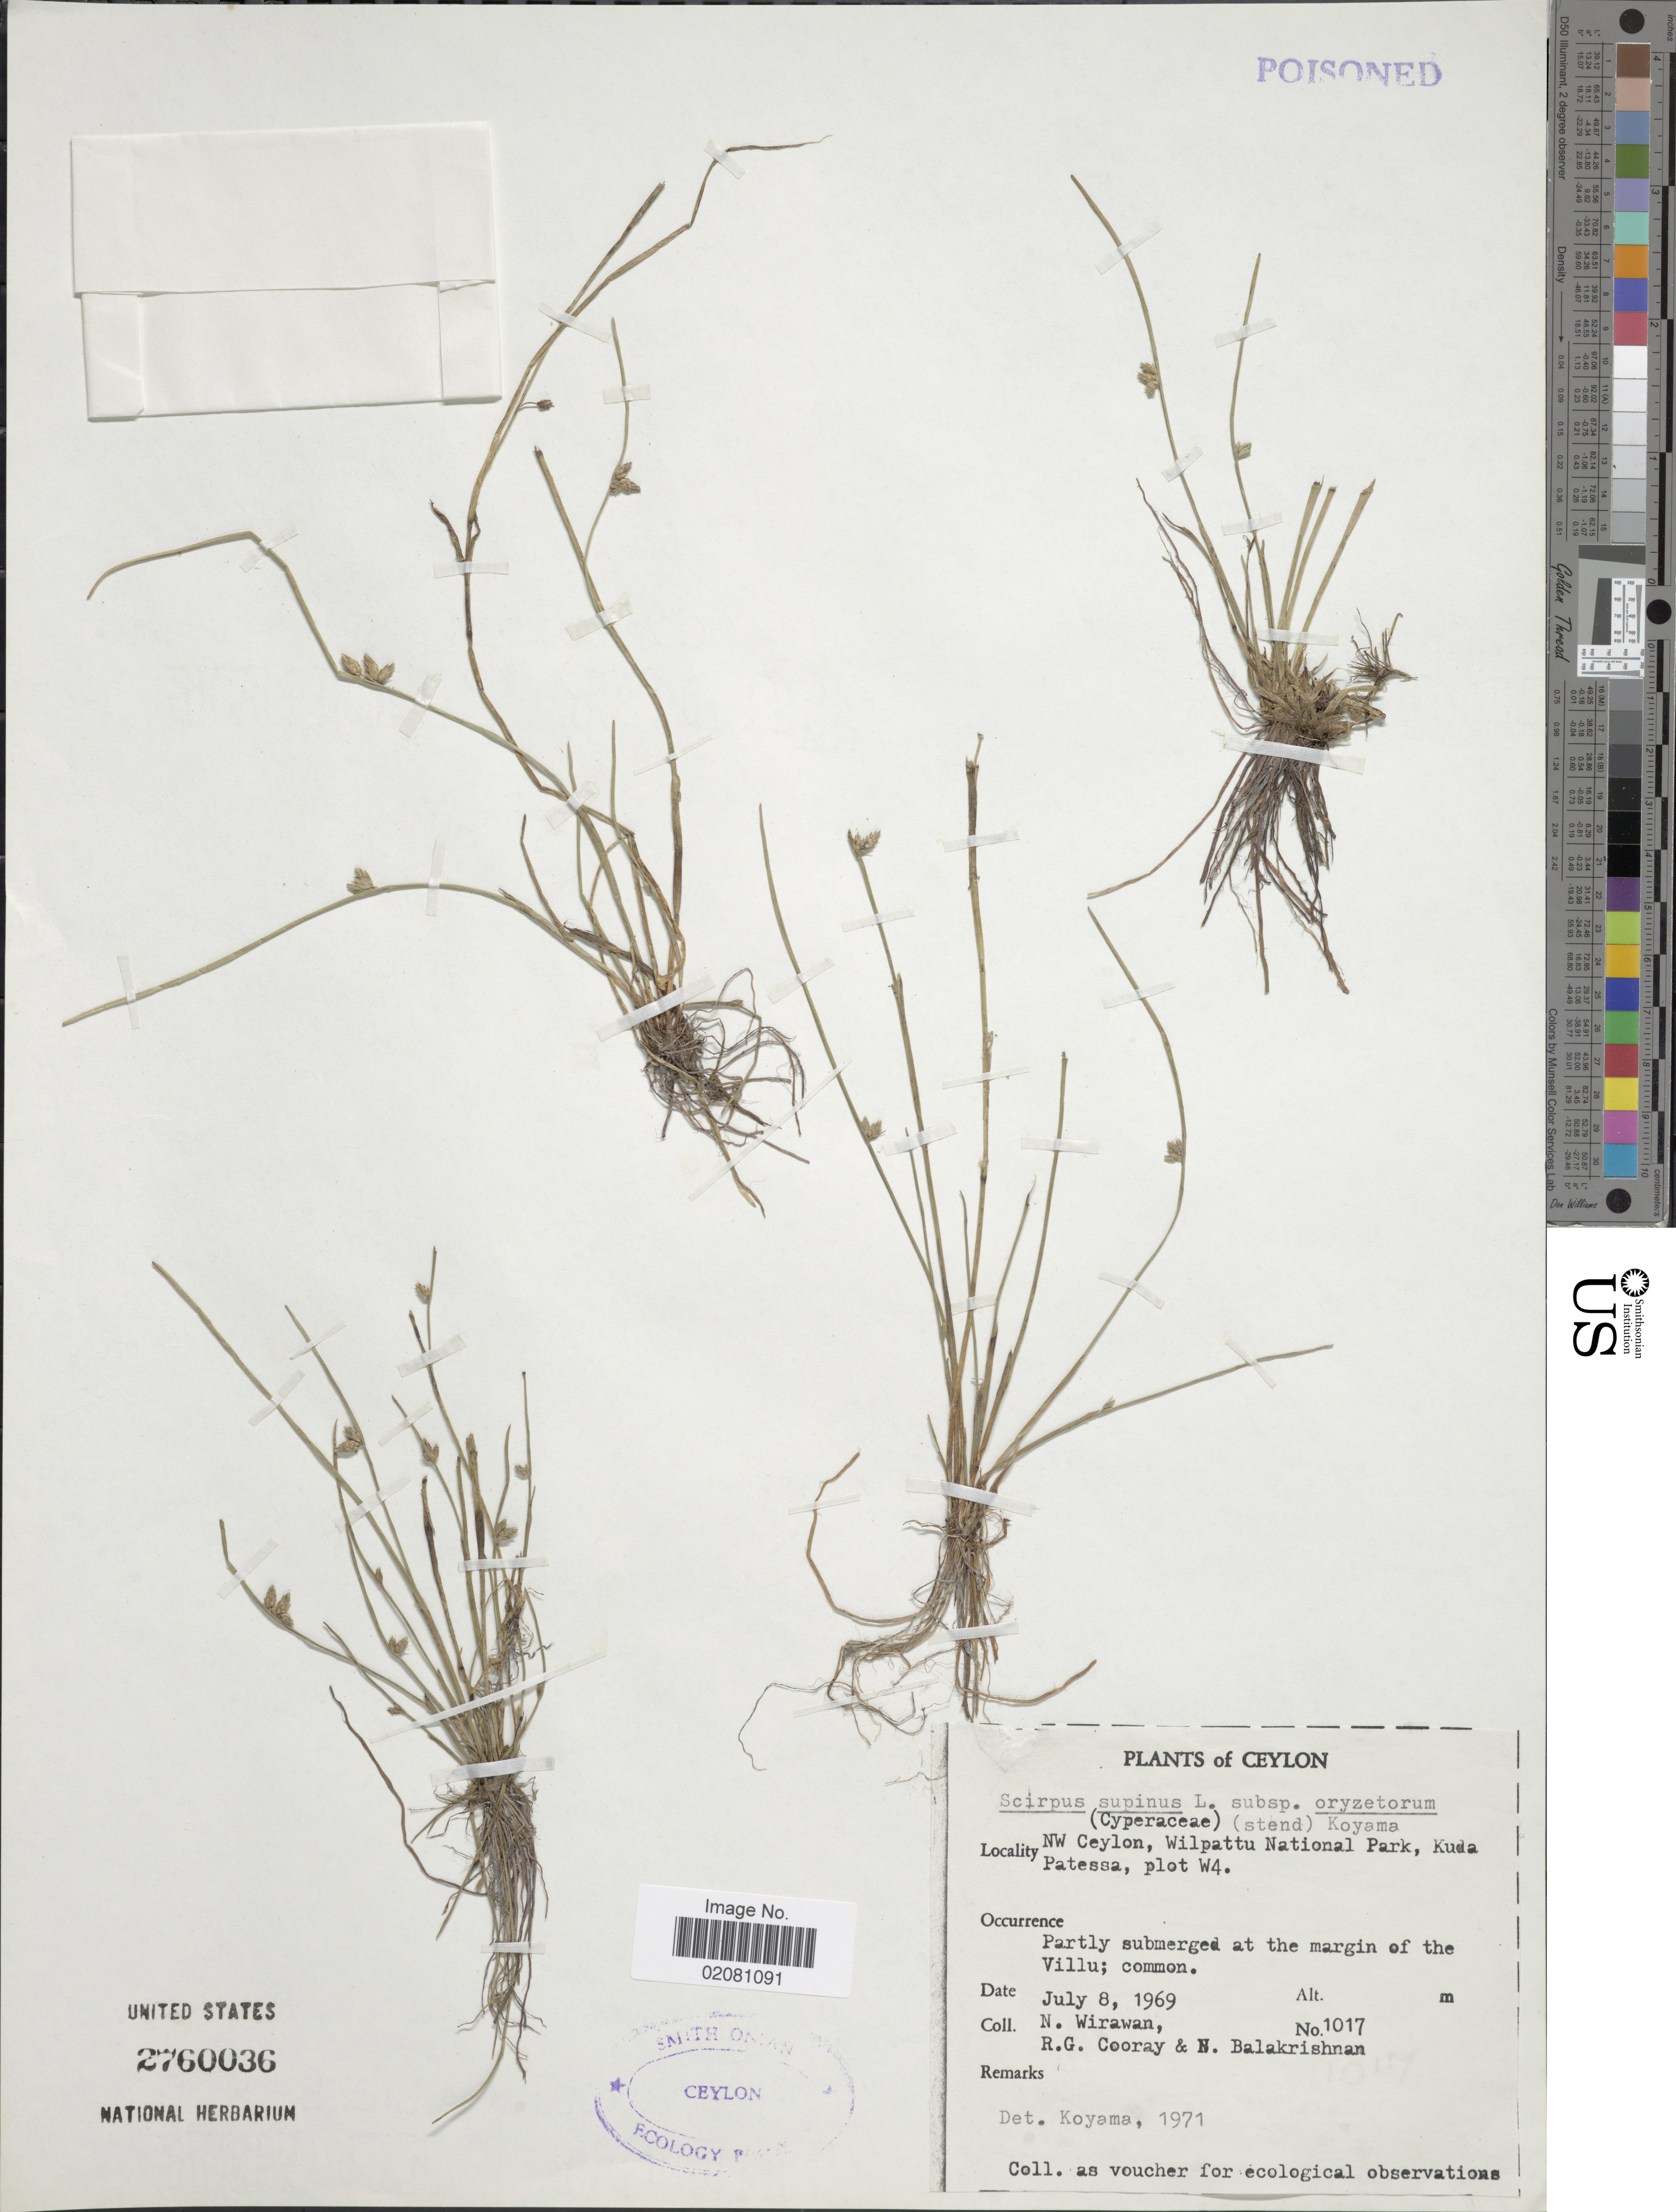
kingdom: Plantae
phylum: Tracheophyta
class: Liliopsida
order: Poales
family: Cyperaceae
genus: Schoenoplectus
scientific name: Schoenoplectus supinus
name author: (L.) Palla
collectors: N. Wirawan, R. Cooray & N. Balakrishnan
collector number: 1017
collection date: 1969-07-08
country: Sri Lanka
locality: Ceylon, NW Ceylon, Wilpattu national Park, Kuda Patessa, plot W4. margin of the Villu.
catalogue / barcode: US 2760036